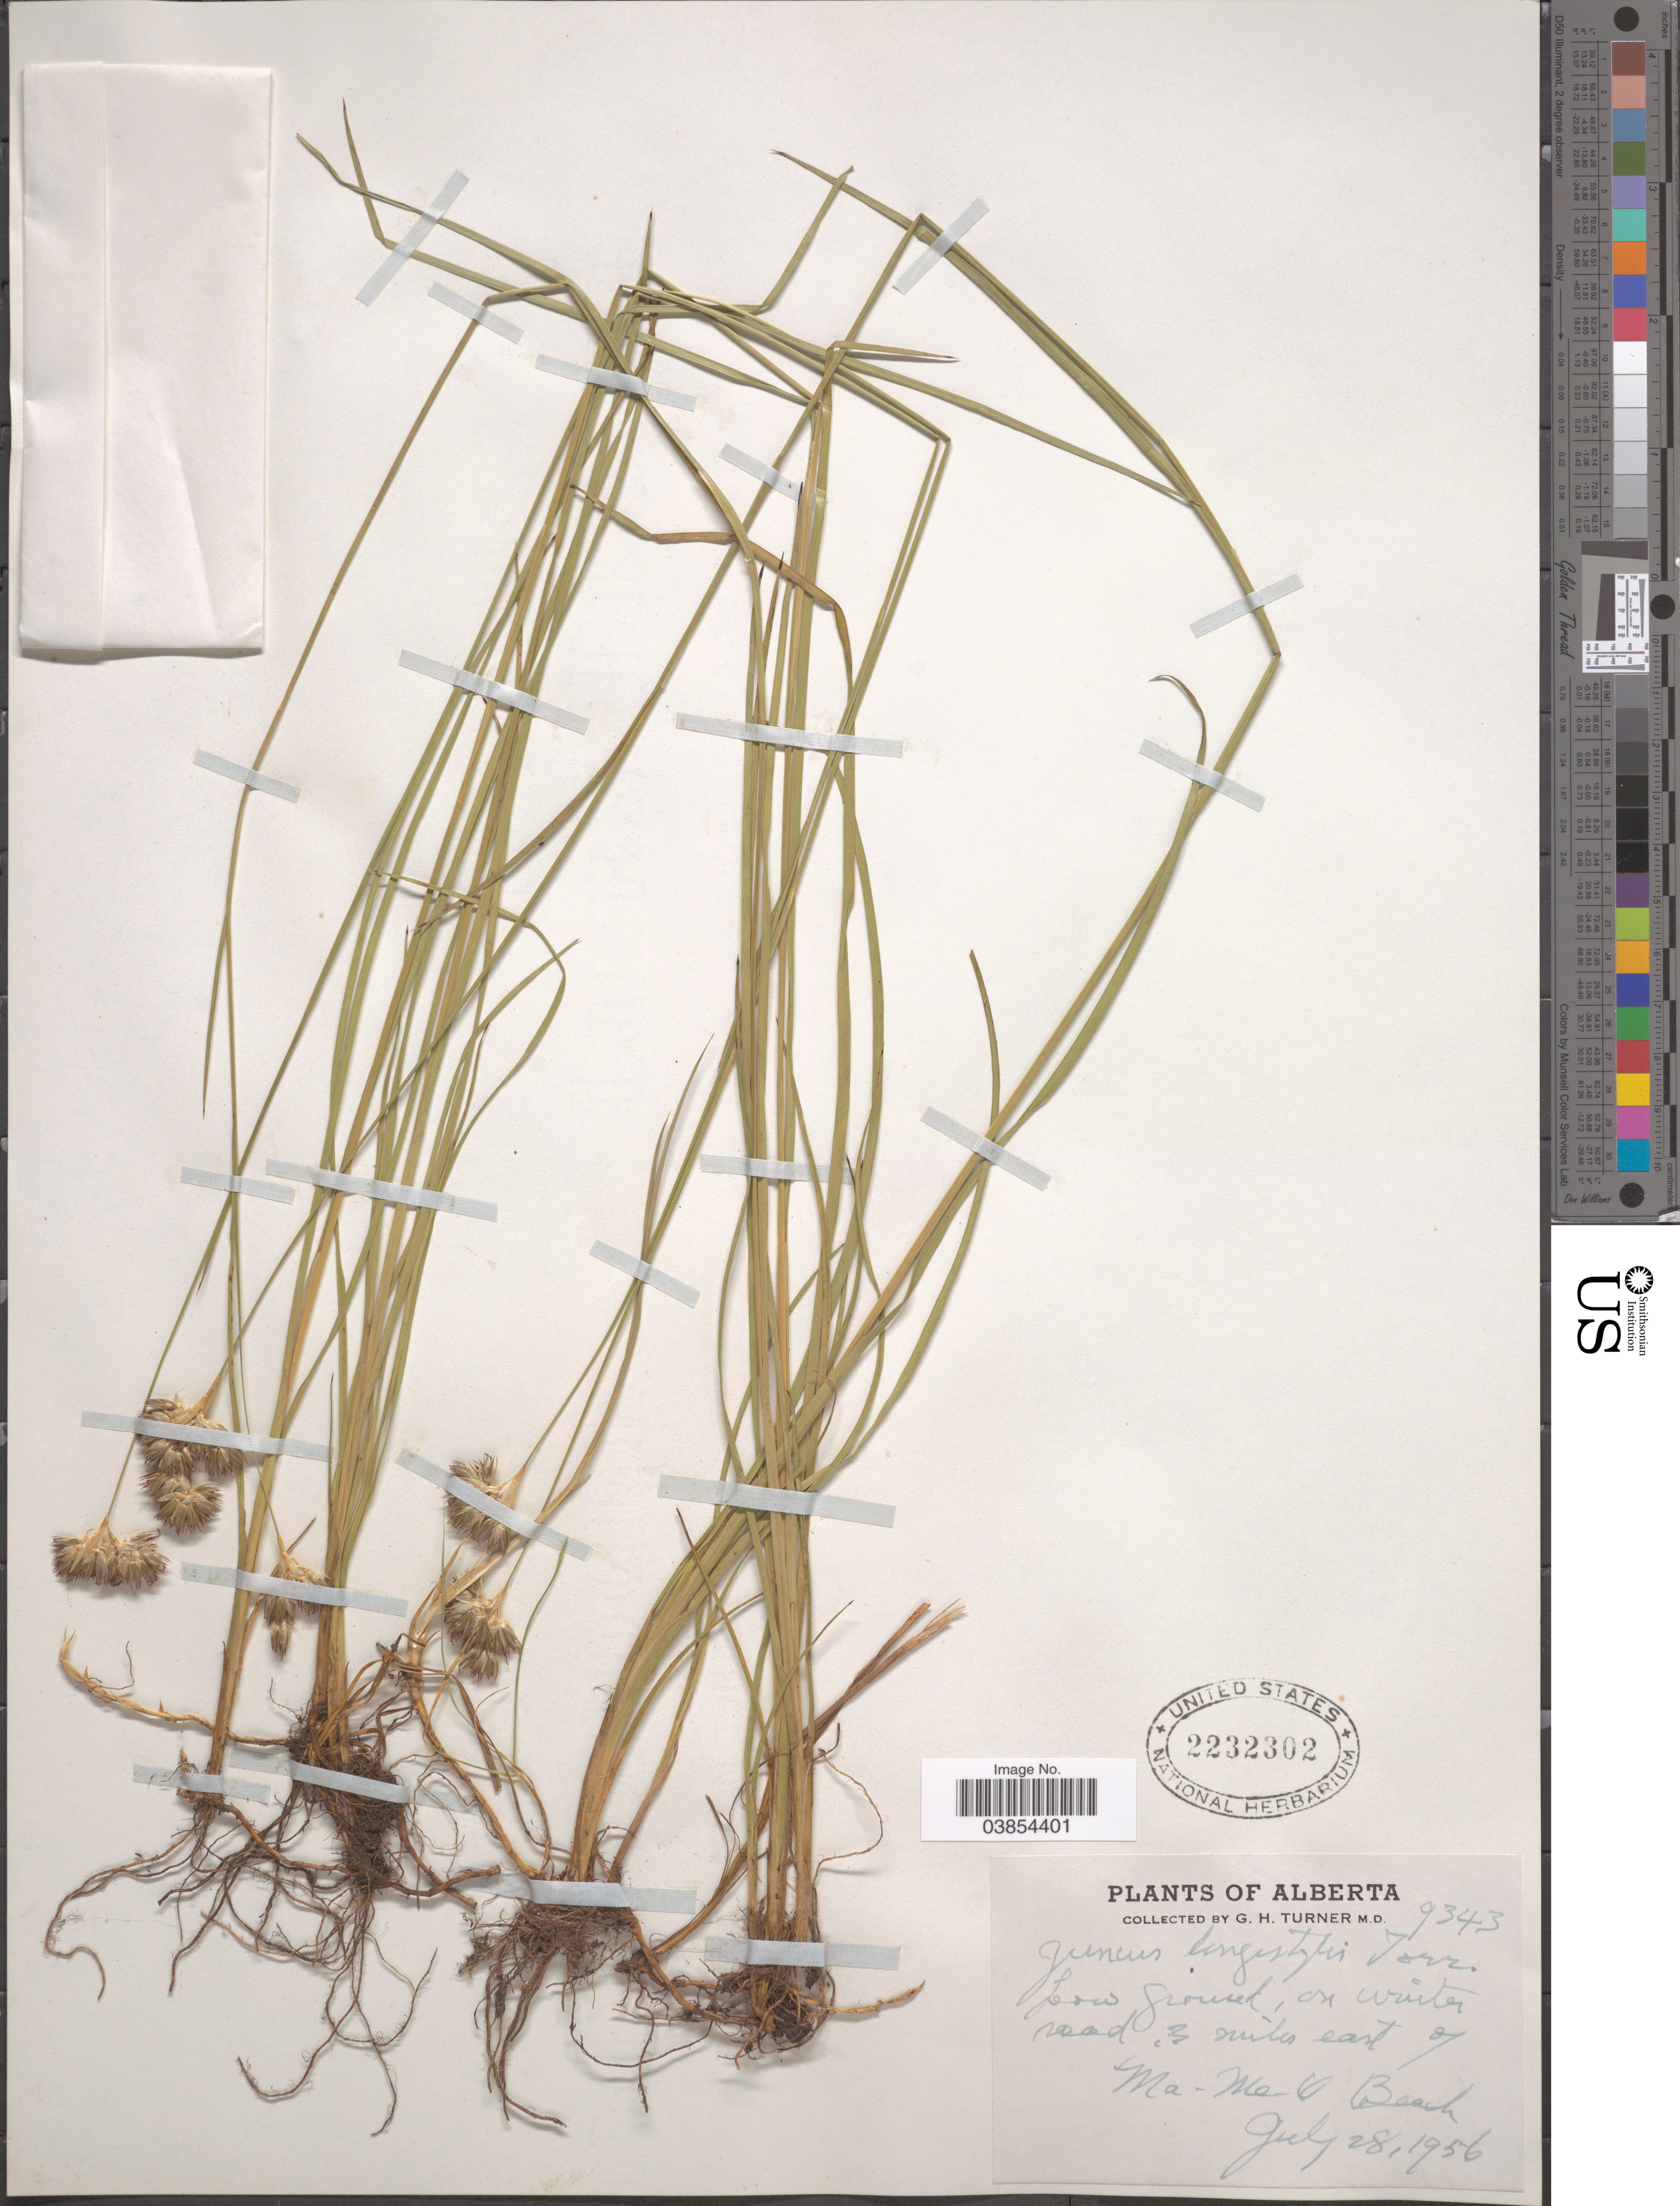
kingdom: Plantae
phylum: Tracheophyta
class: Liliopsida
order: Poales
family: Juncaceae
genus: Juncus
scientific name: Juncus longistylis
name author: Torr.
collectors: G. H. Turner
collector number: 9343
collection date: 1956-07-28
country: Canada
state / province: Alberta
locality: Low ground, on winter road, 3 miles east of Ma-Me Co Beach.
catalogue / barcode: US 2232302